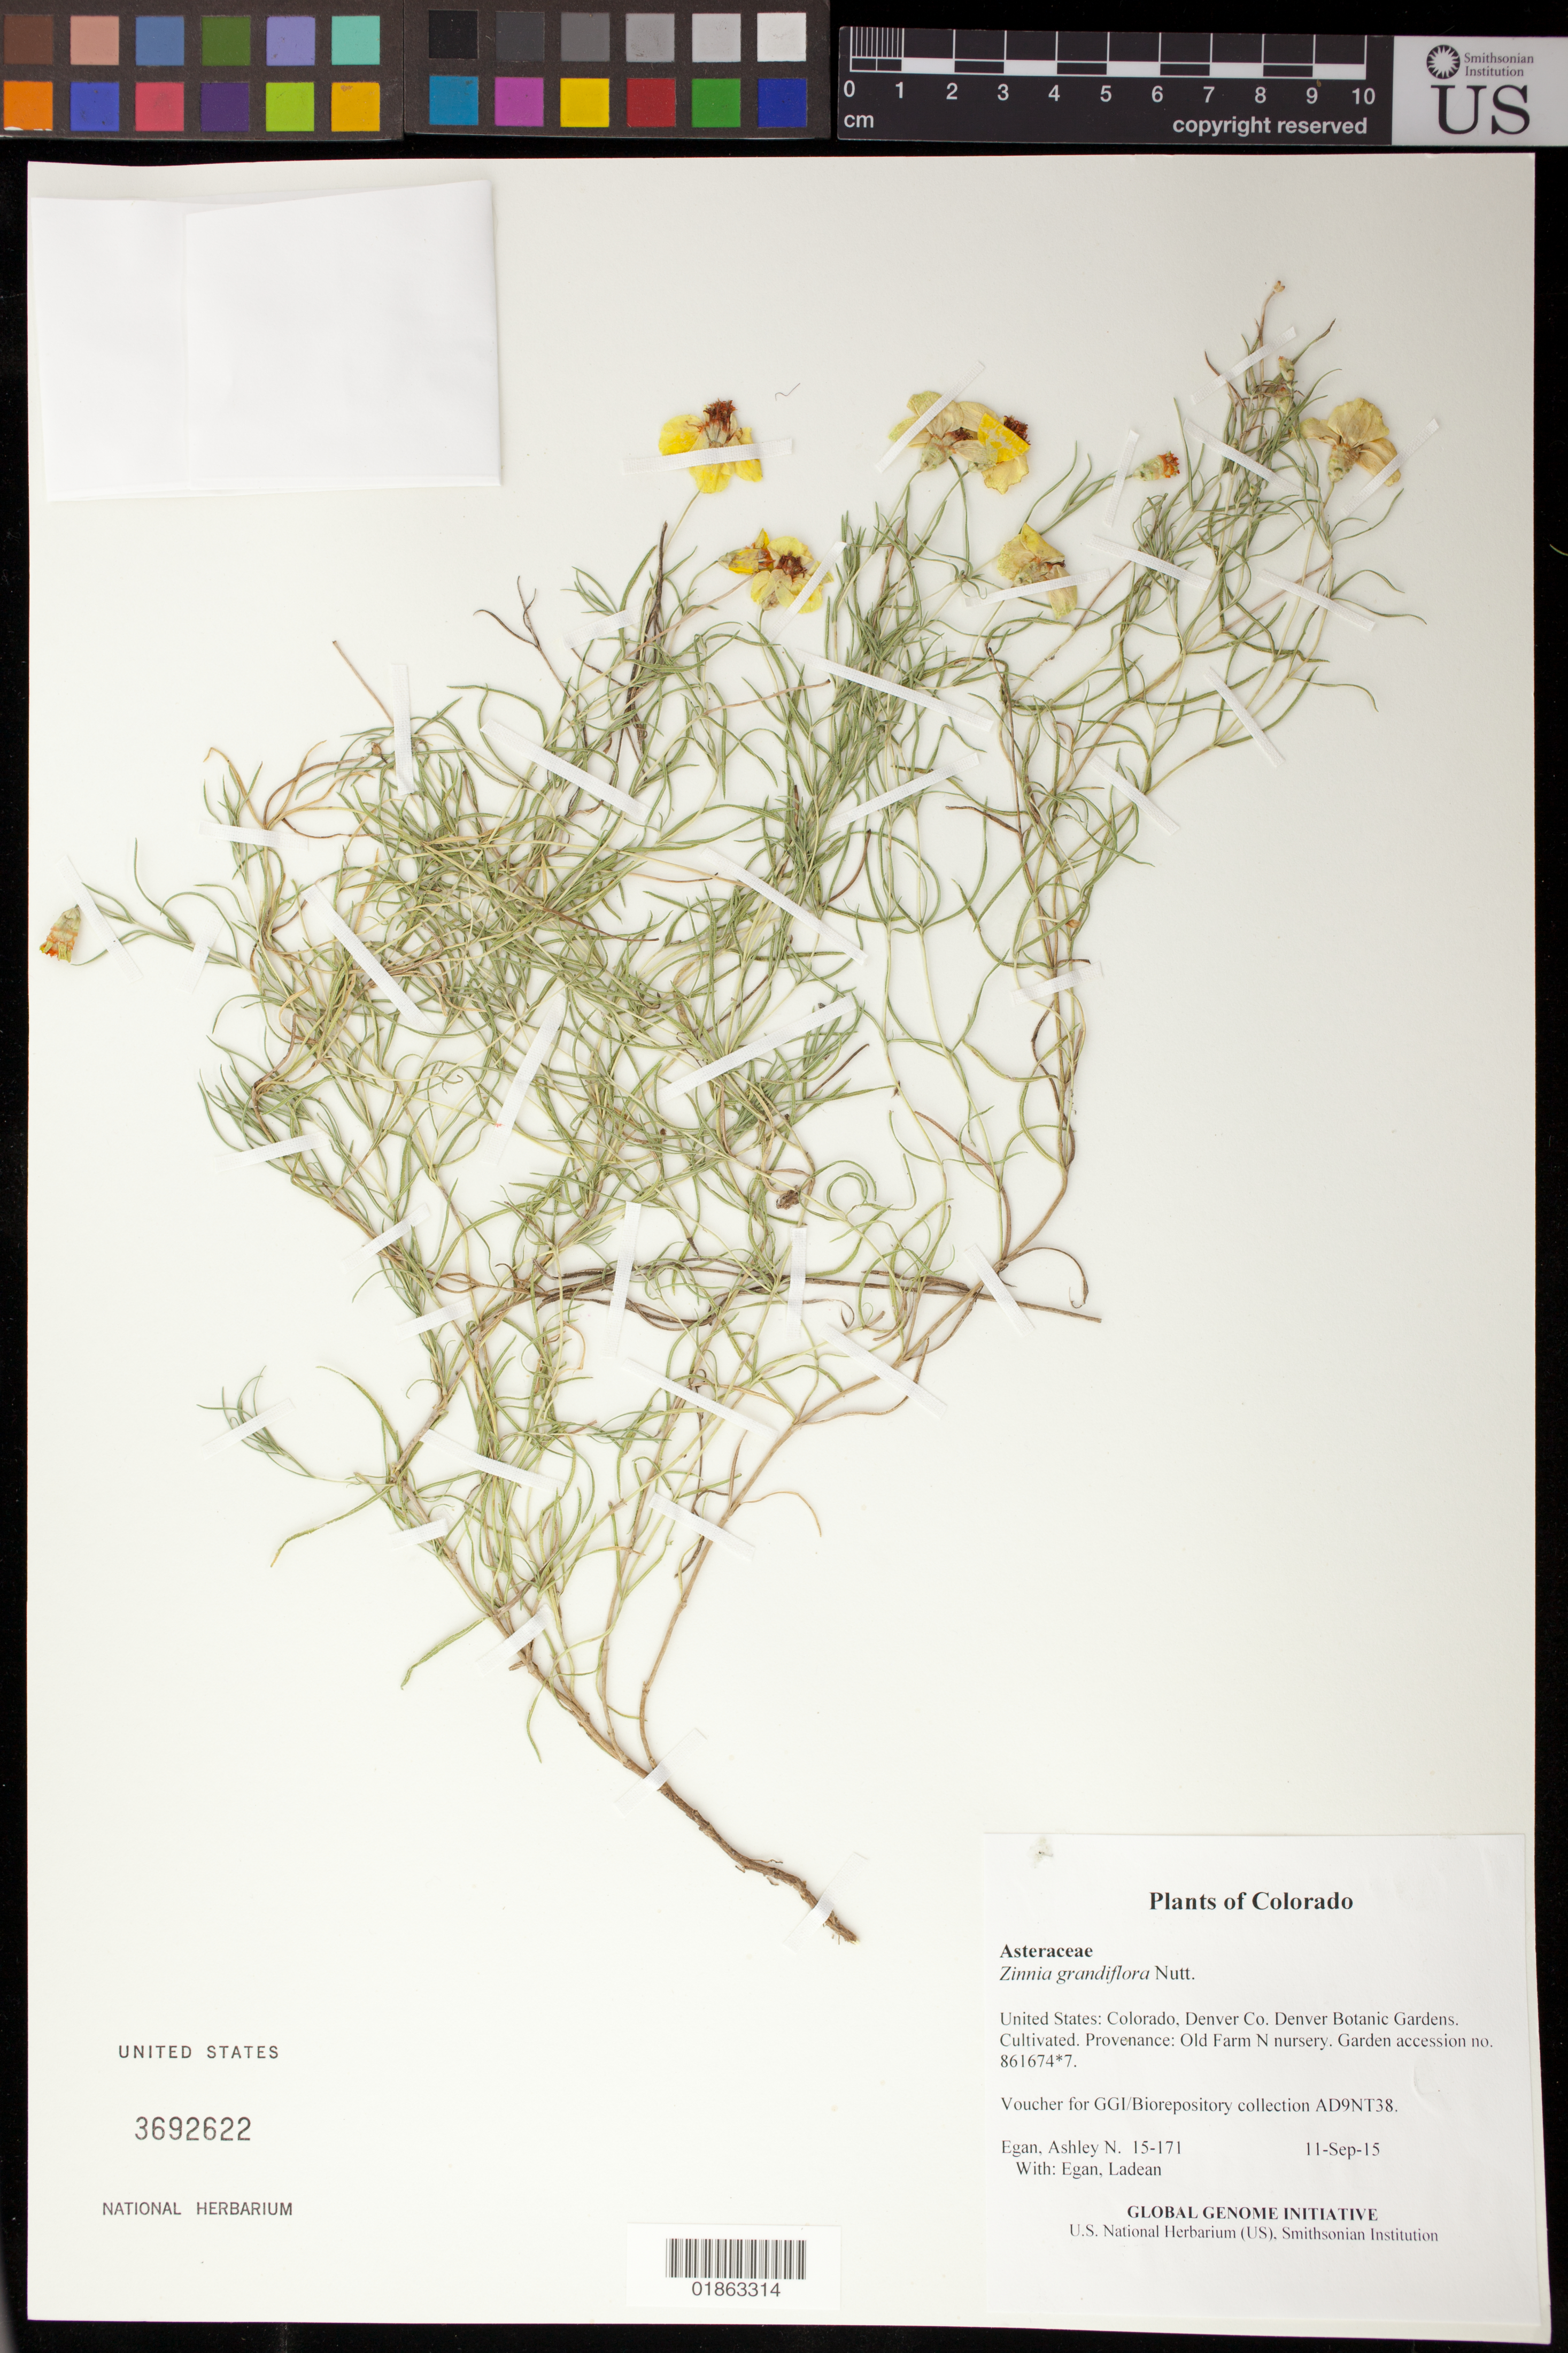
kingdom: Plantae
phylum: Tracheophyta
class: Magnoliopsida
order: Asterales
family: Asteraceae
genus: Zinnia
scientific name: Zinnia grandiflora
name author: Nutt.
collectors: A. N. Egan & L. Egan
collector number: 15-171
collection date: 2015-09-11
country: United States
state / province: Colorado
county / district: Denver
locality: Denver Botanic Gardens. Cultivated. Provenance: Old Farm N nursery. Garden accession no. 861674.7.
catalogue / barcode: US 3692622